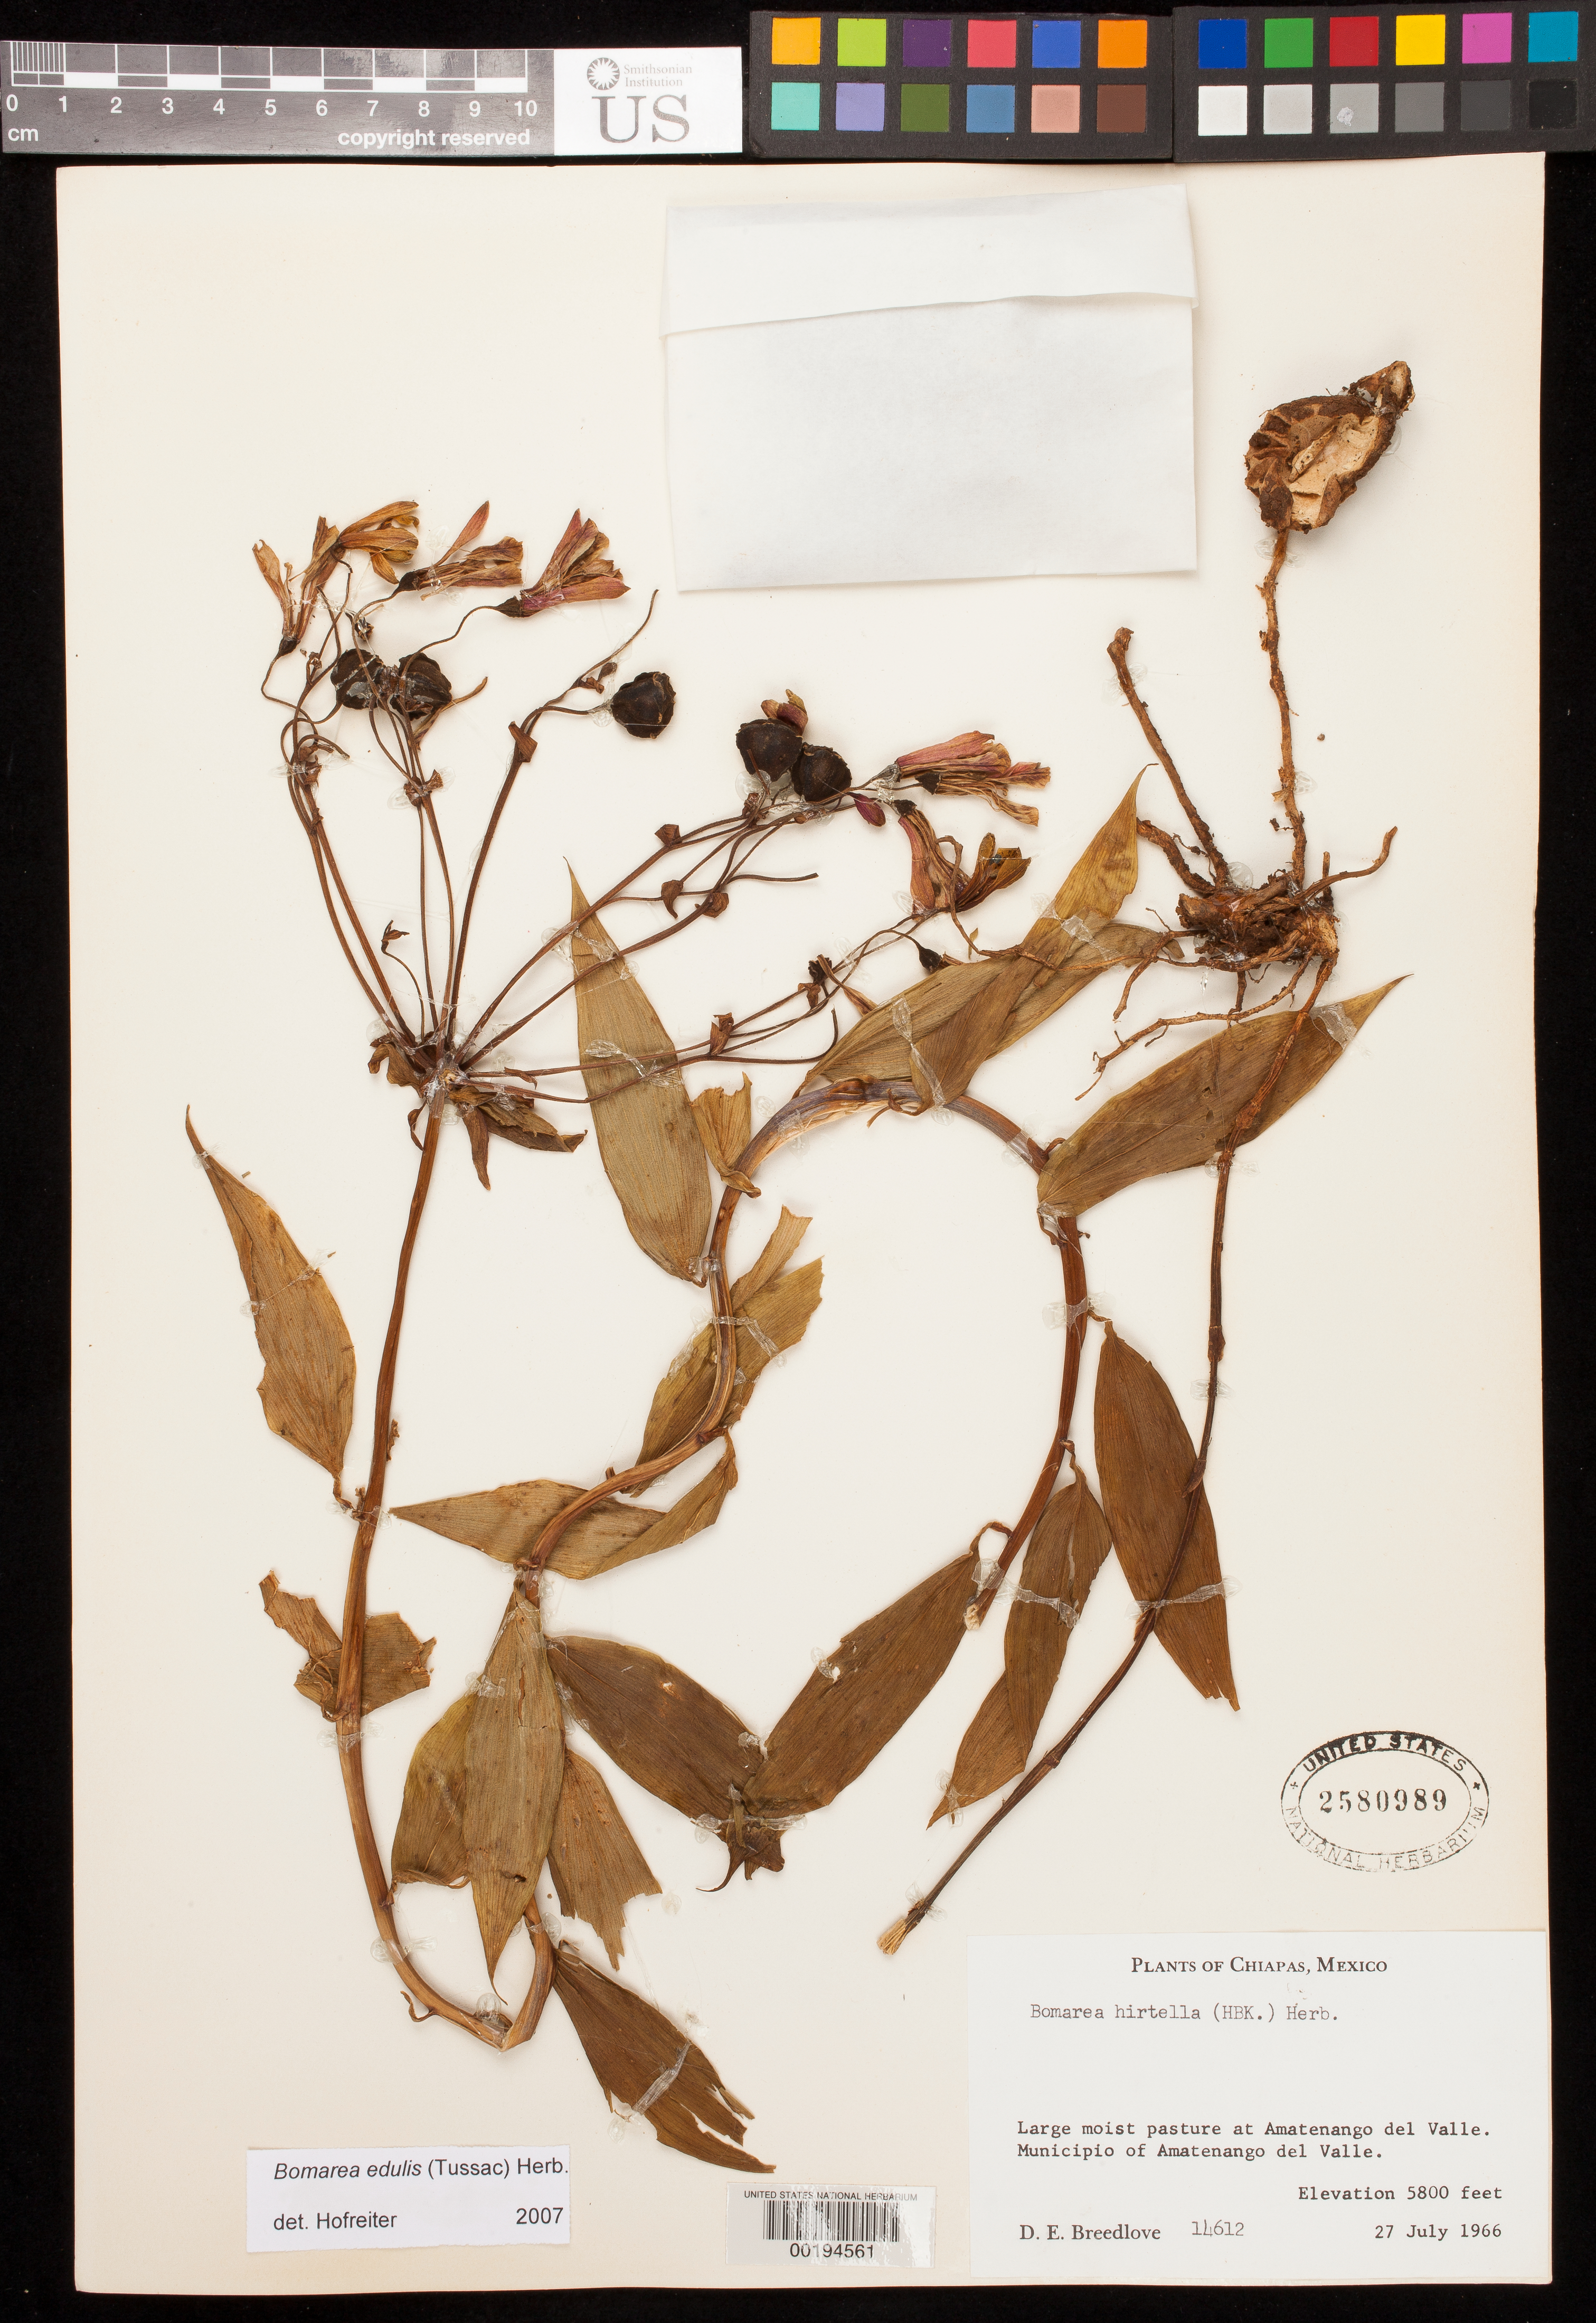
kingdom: Plantae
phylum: Tracheophyta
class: Liliopsida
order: Liliales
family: Alstroemeriaceae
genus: Bomarea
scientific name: Bomarea edulis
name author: (Tussac) Herb.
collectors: D. E. Breedlove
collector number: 14612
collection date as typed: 27 Jul 1966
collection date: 1966-07-27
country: Mexico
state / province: Chiapas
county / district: Amatenango del Valle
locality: Pasture at Amatenango del Valle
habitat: Moist pasture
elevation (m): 1768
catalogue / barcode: US 2580989